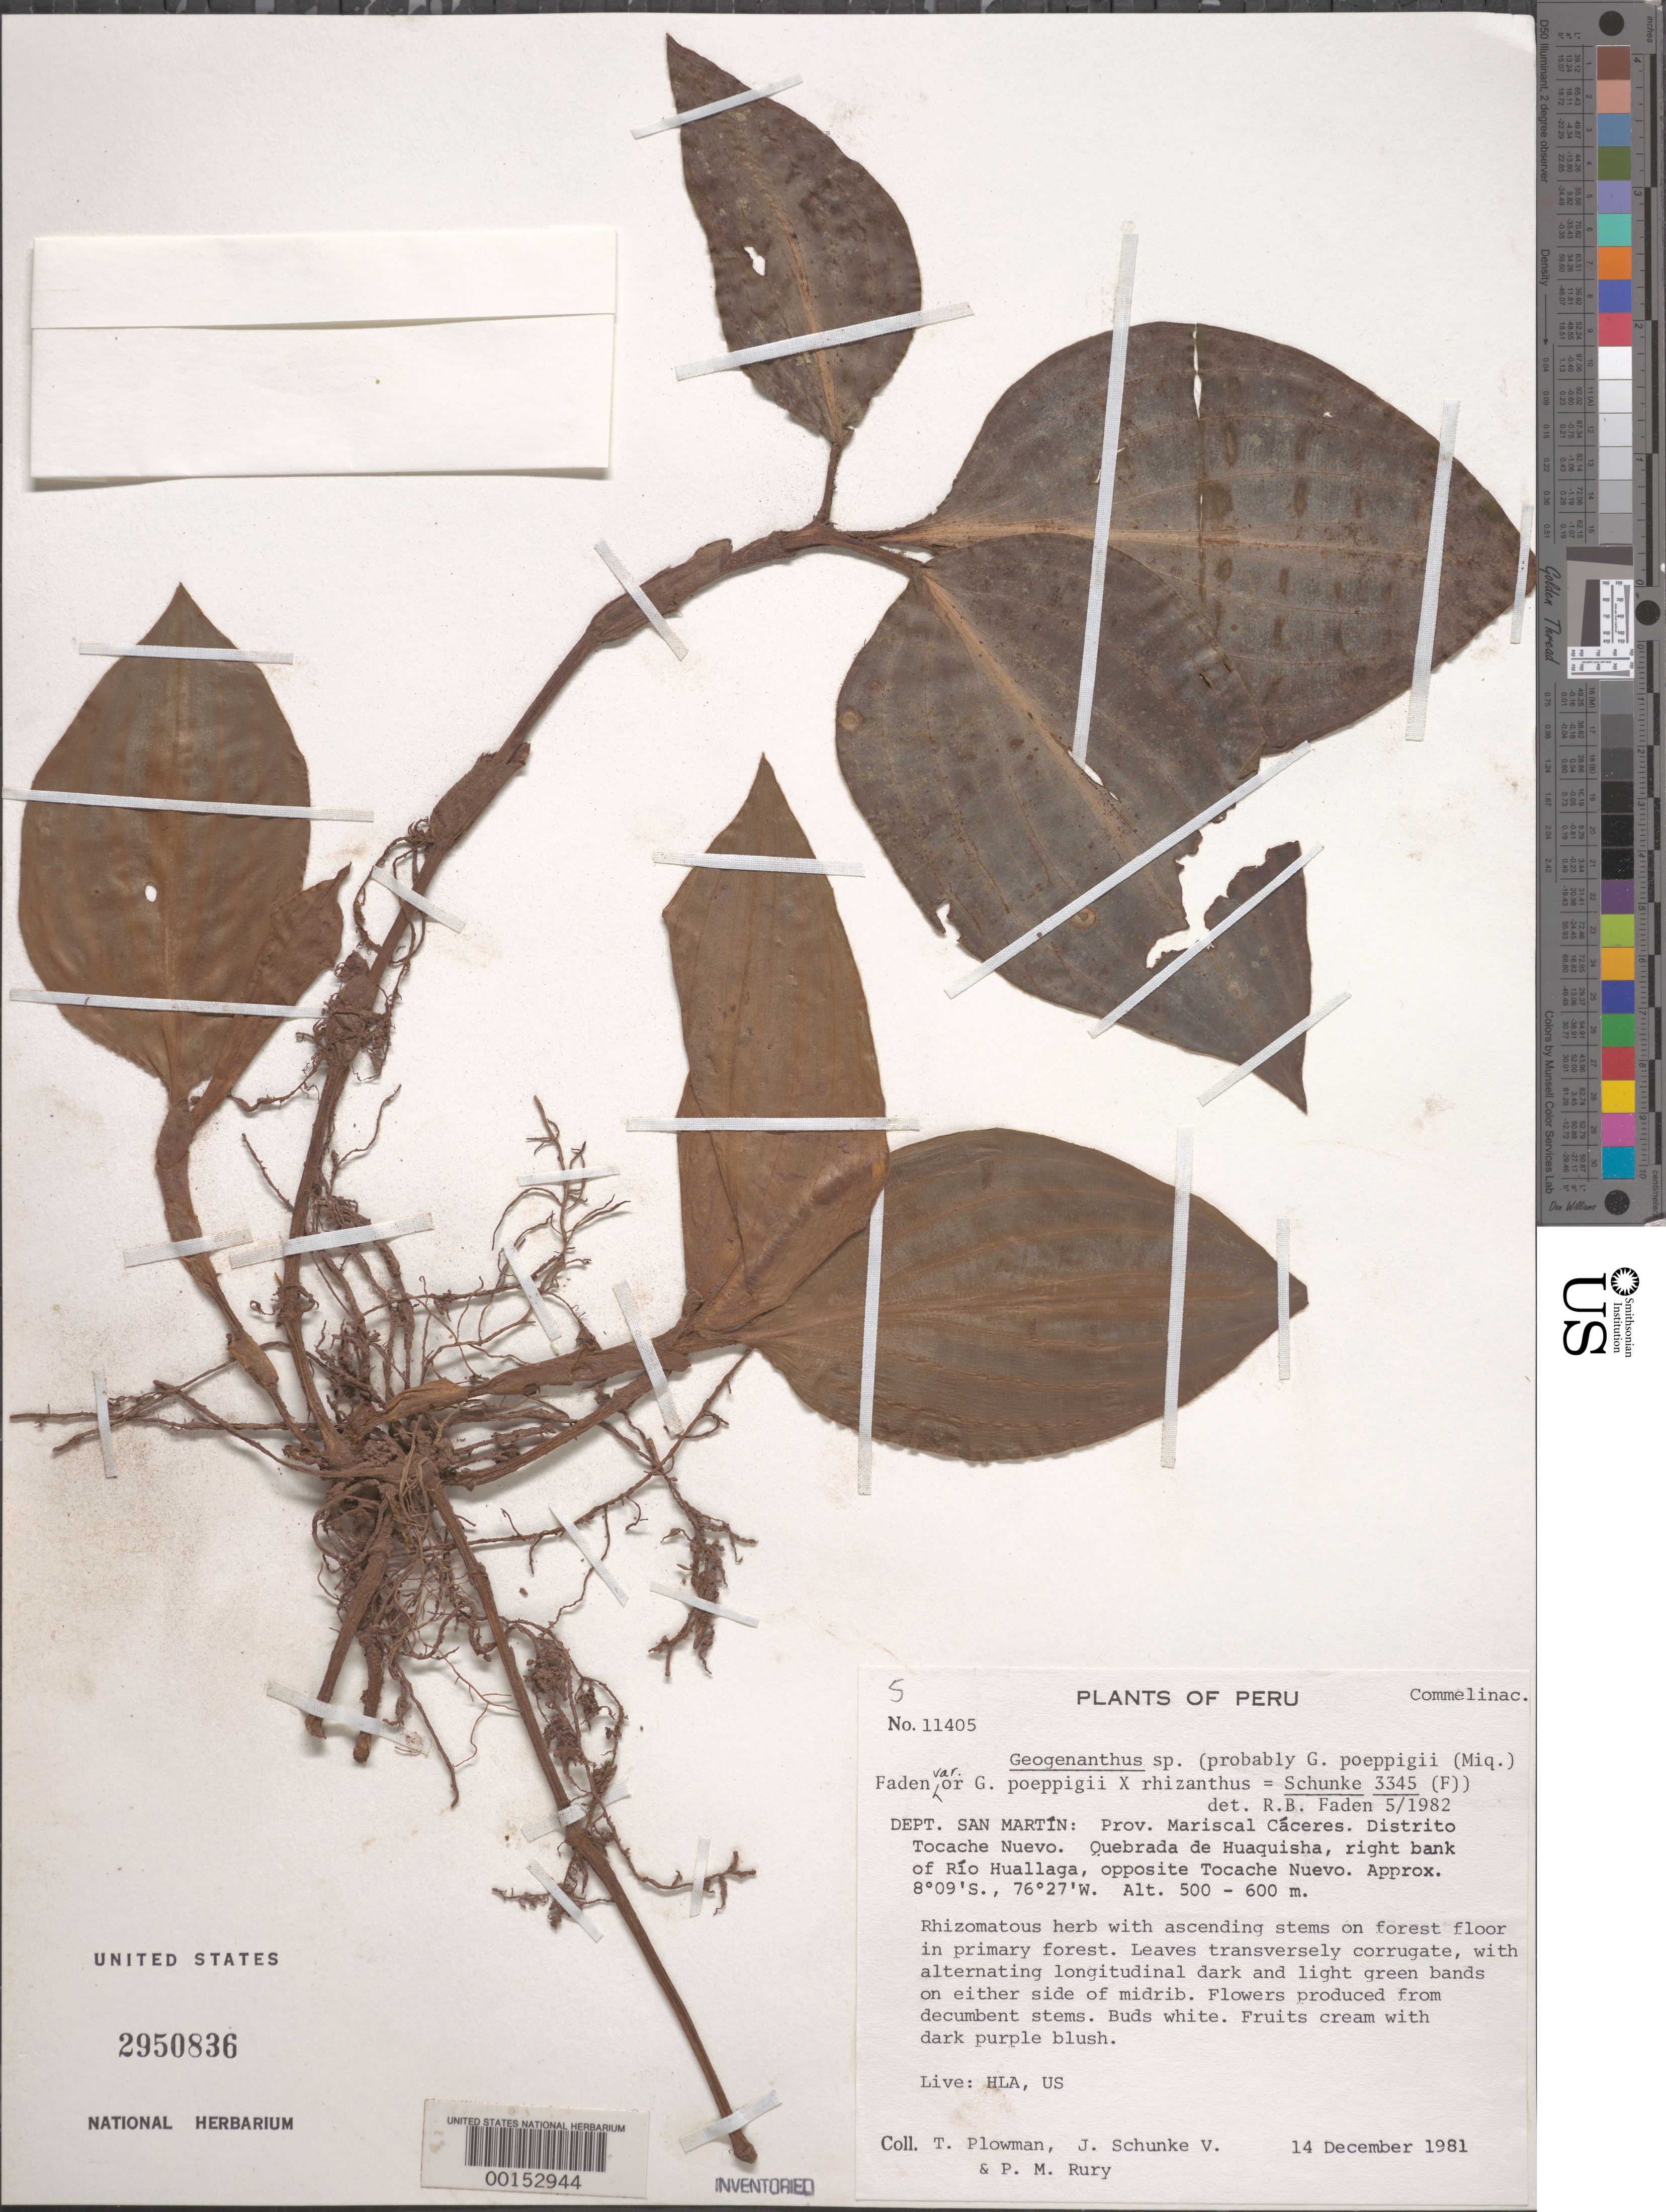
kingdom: Plantae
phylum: Tracheophyta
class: Liliopsida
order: Commelinales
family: Commelinaceae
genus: Geogenanthus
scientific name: Geogenanthus poeppigii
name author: (Miq.) Faden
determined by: Faden, Robert B., (US), Smithsonian Institution - National Museum of Natural History (UNITED STATES)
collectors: T. Plowman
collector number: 11405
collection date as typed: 14 Dec 1981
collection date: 1981-12-14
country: Peru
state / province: San Martín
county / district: Mariscal Cáceres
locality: Tocache nuevo; quebrada de huaquisha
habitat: Understory, primary forest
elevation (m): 500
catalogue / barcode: US 2950836